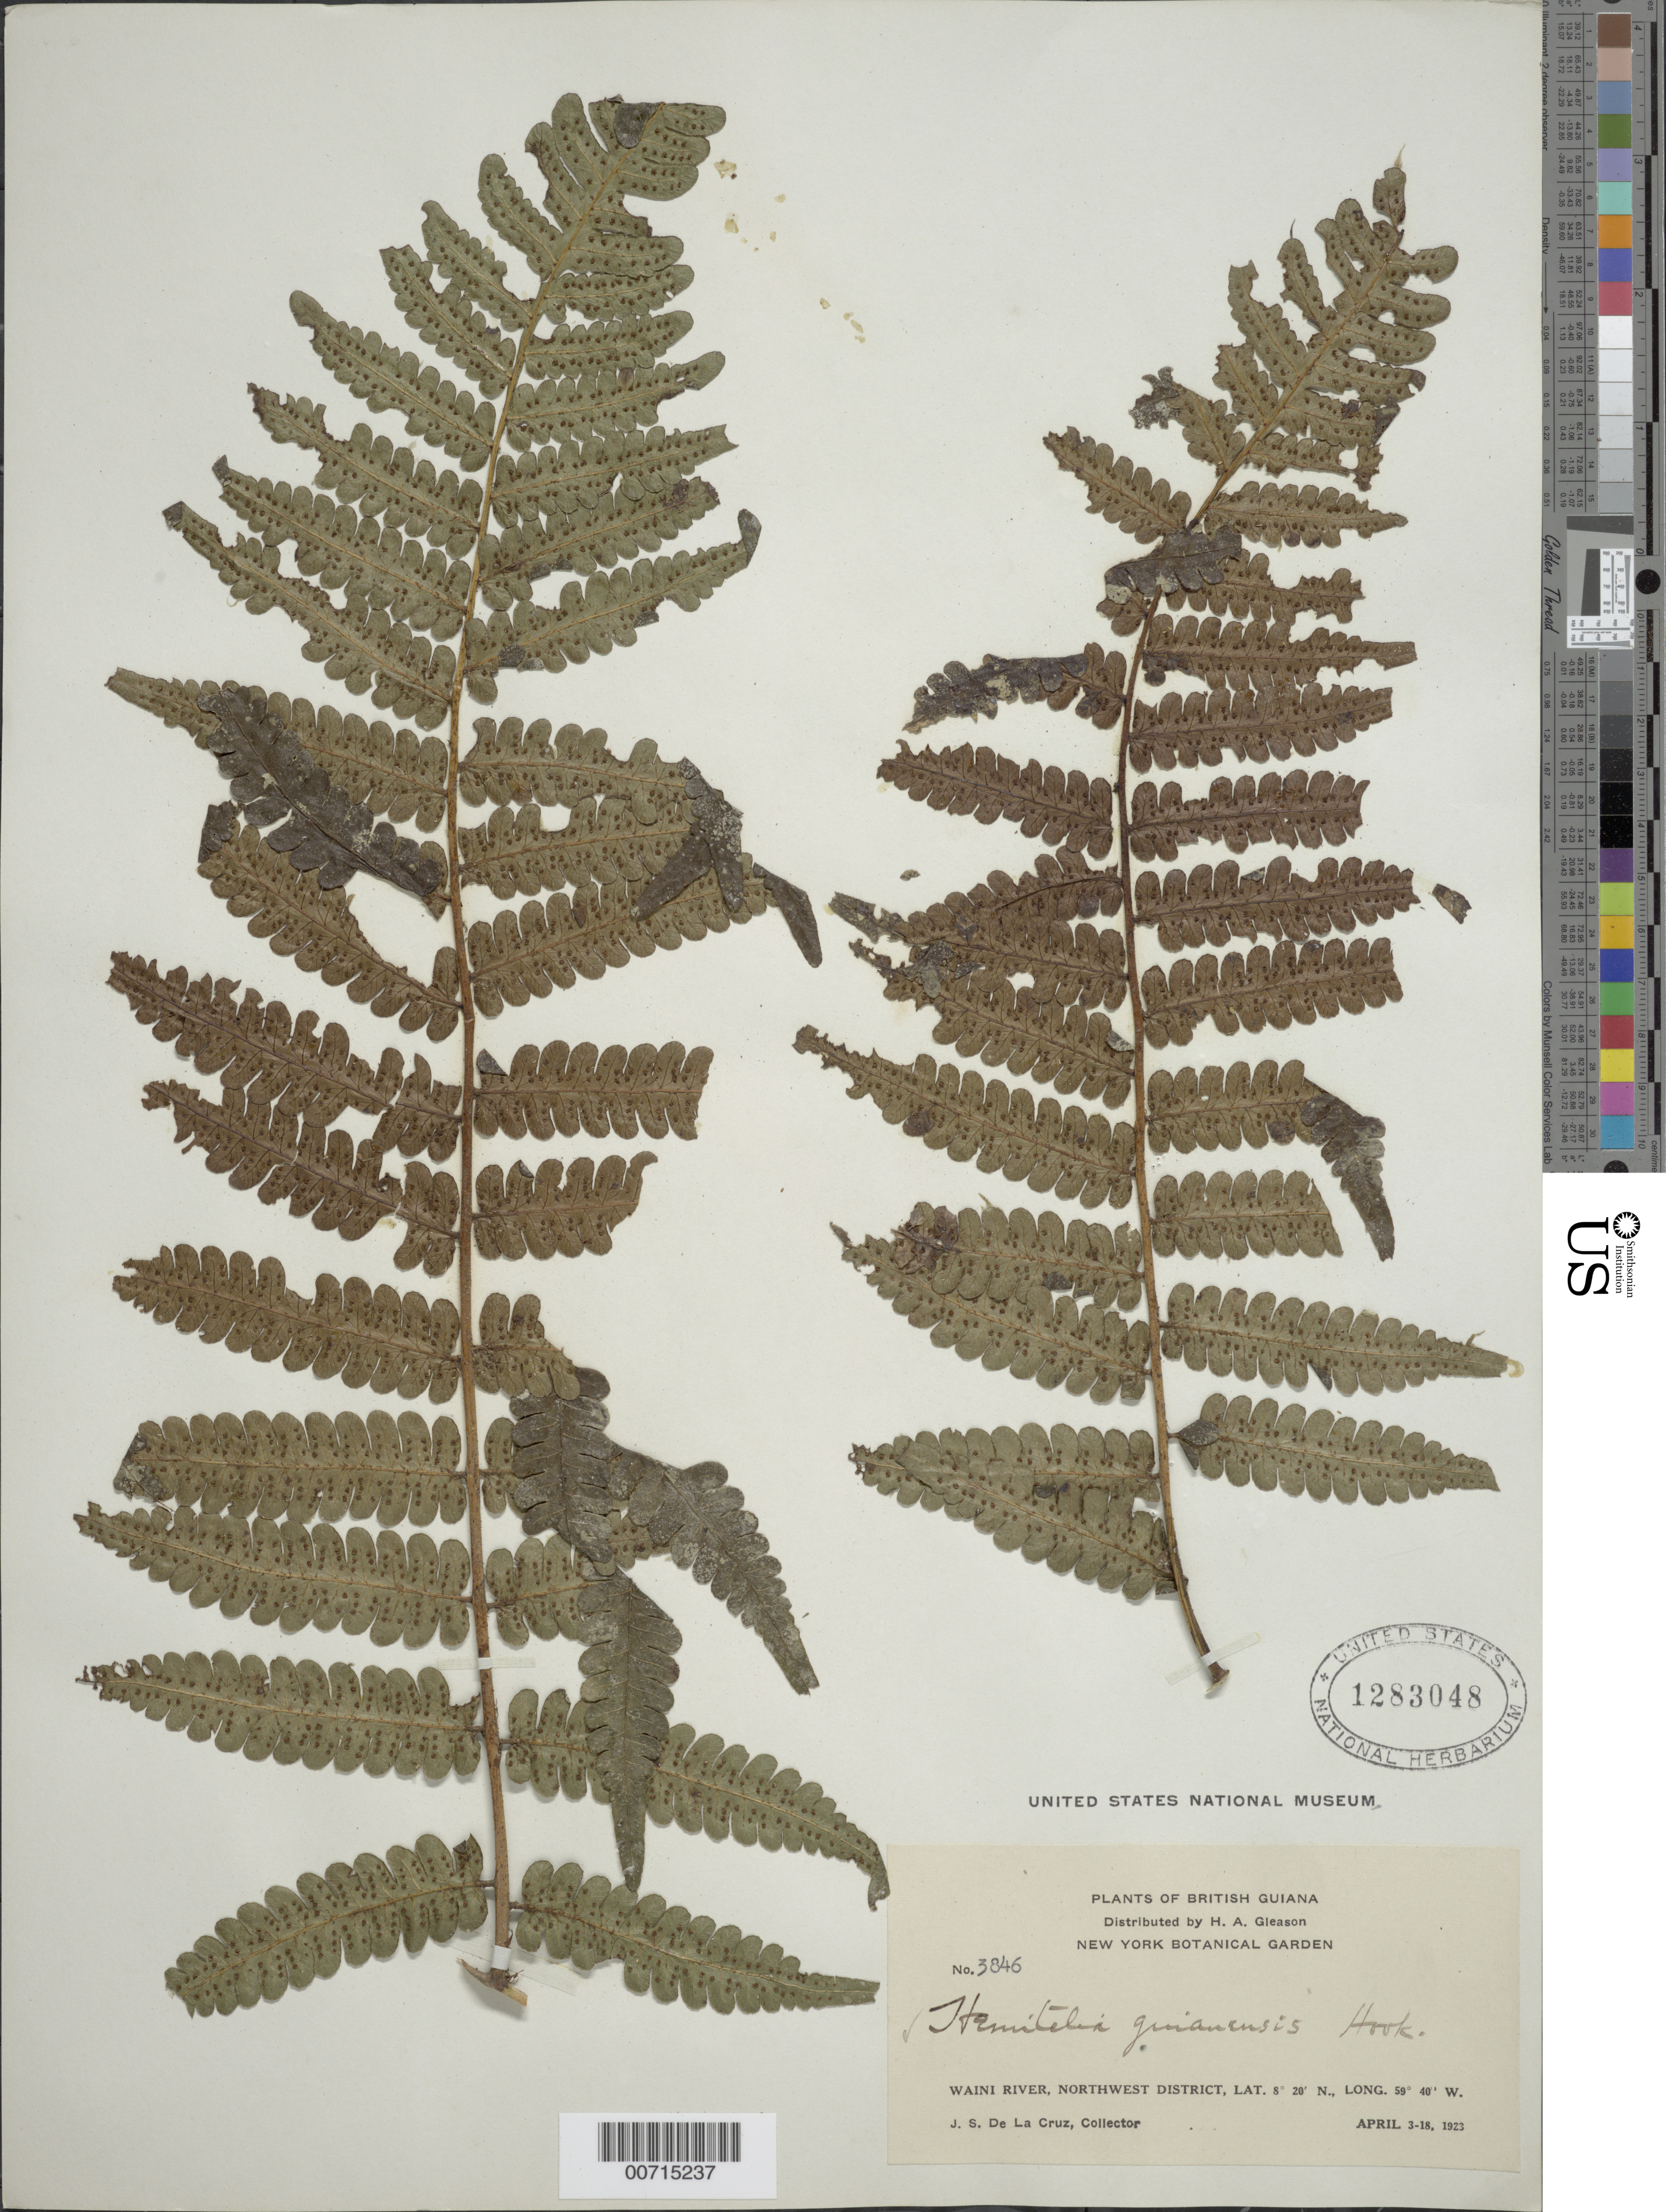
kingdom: Plantae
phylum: Tracheophyta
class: Polypodiopsida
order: Cyatheales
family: Cyatheaceae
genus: Cyathea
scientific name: Cyathea cyatheoides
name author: (Desv.) K.U. Kramer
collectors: J. S. de la Cruz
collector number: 3846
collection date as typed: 3-Apr-23 to 18-Apr-23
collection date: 1923-04-03/1923-04-18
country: Guyana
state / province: Barima-Waini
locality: Waini R., NW District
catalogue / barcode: US 1283048